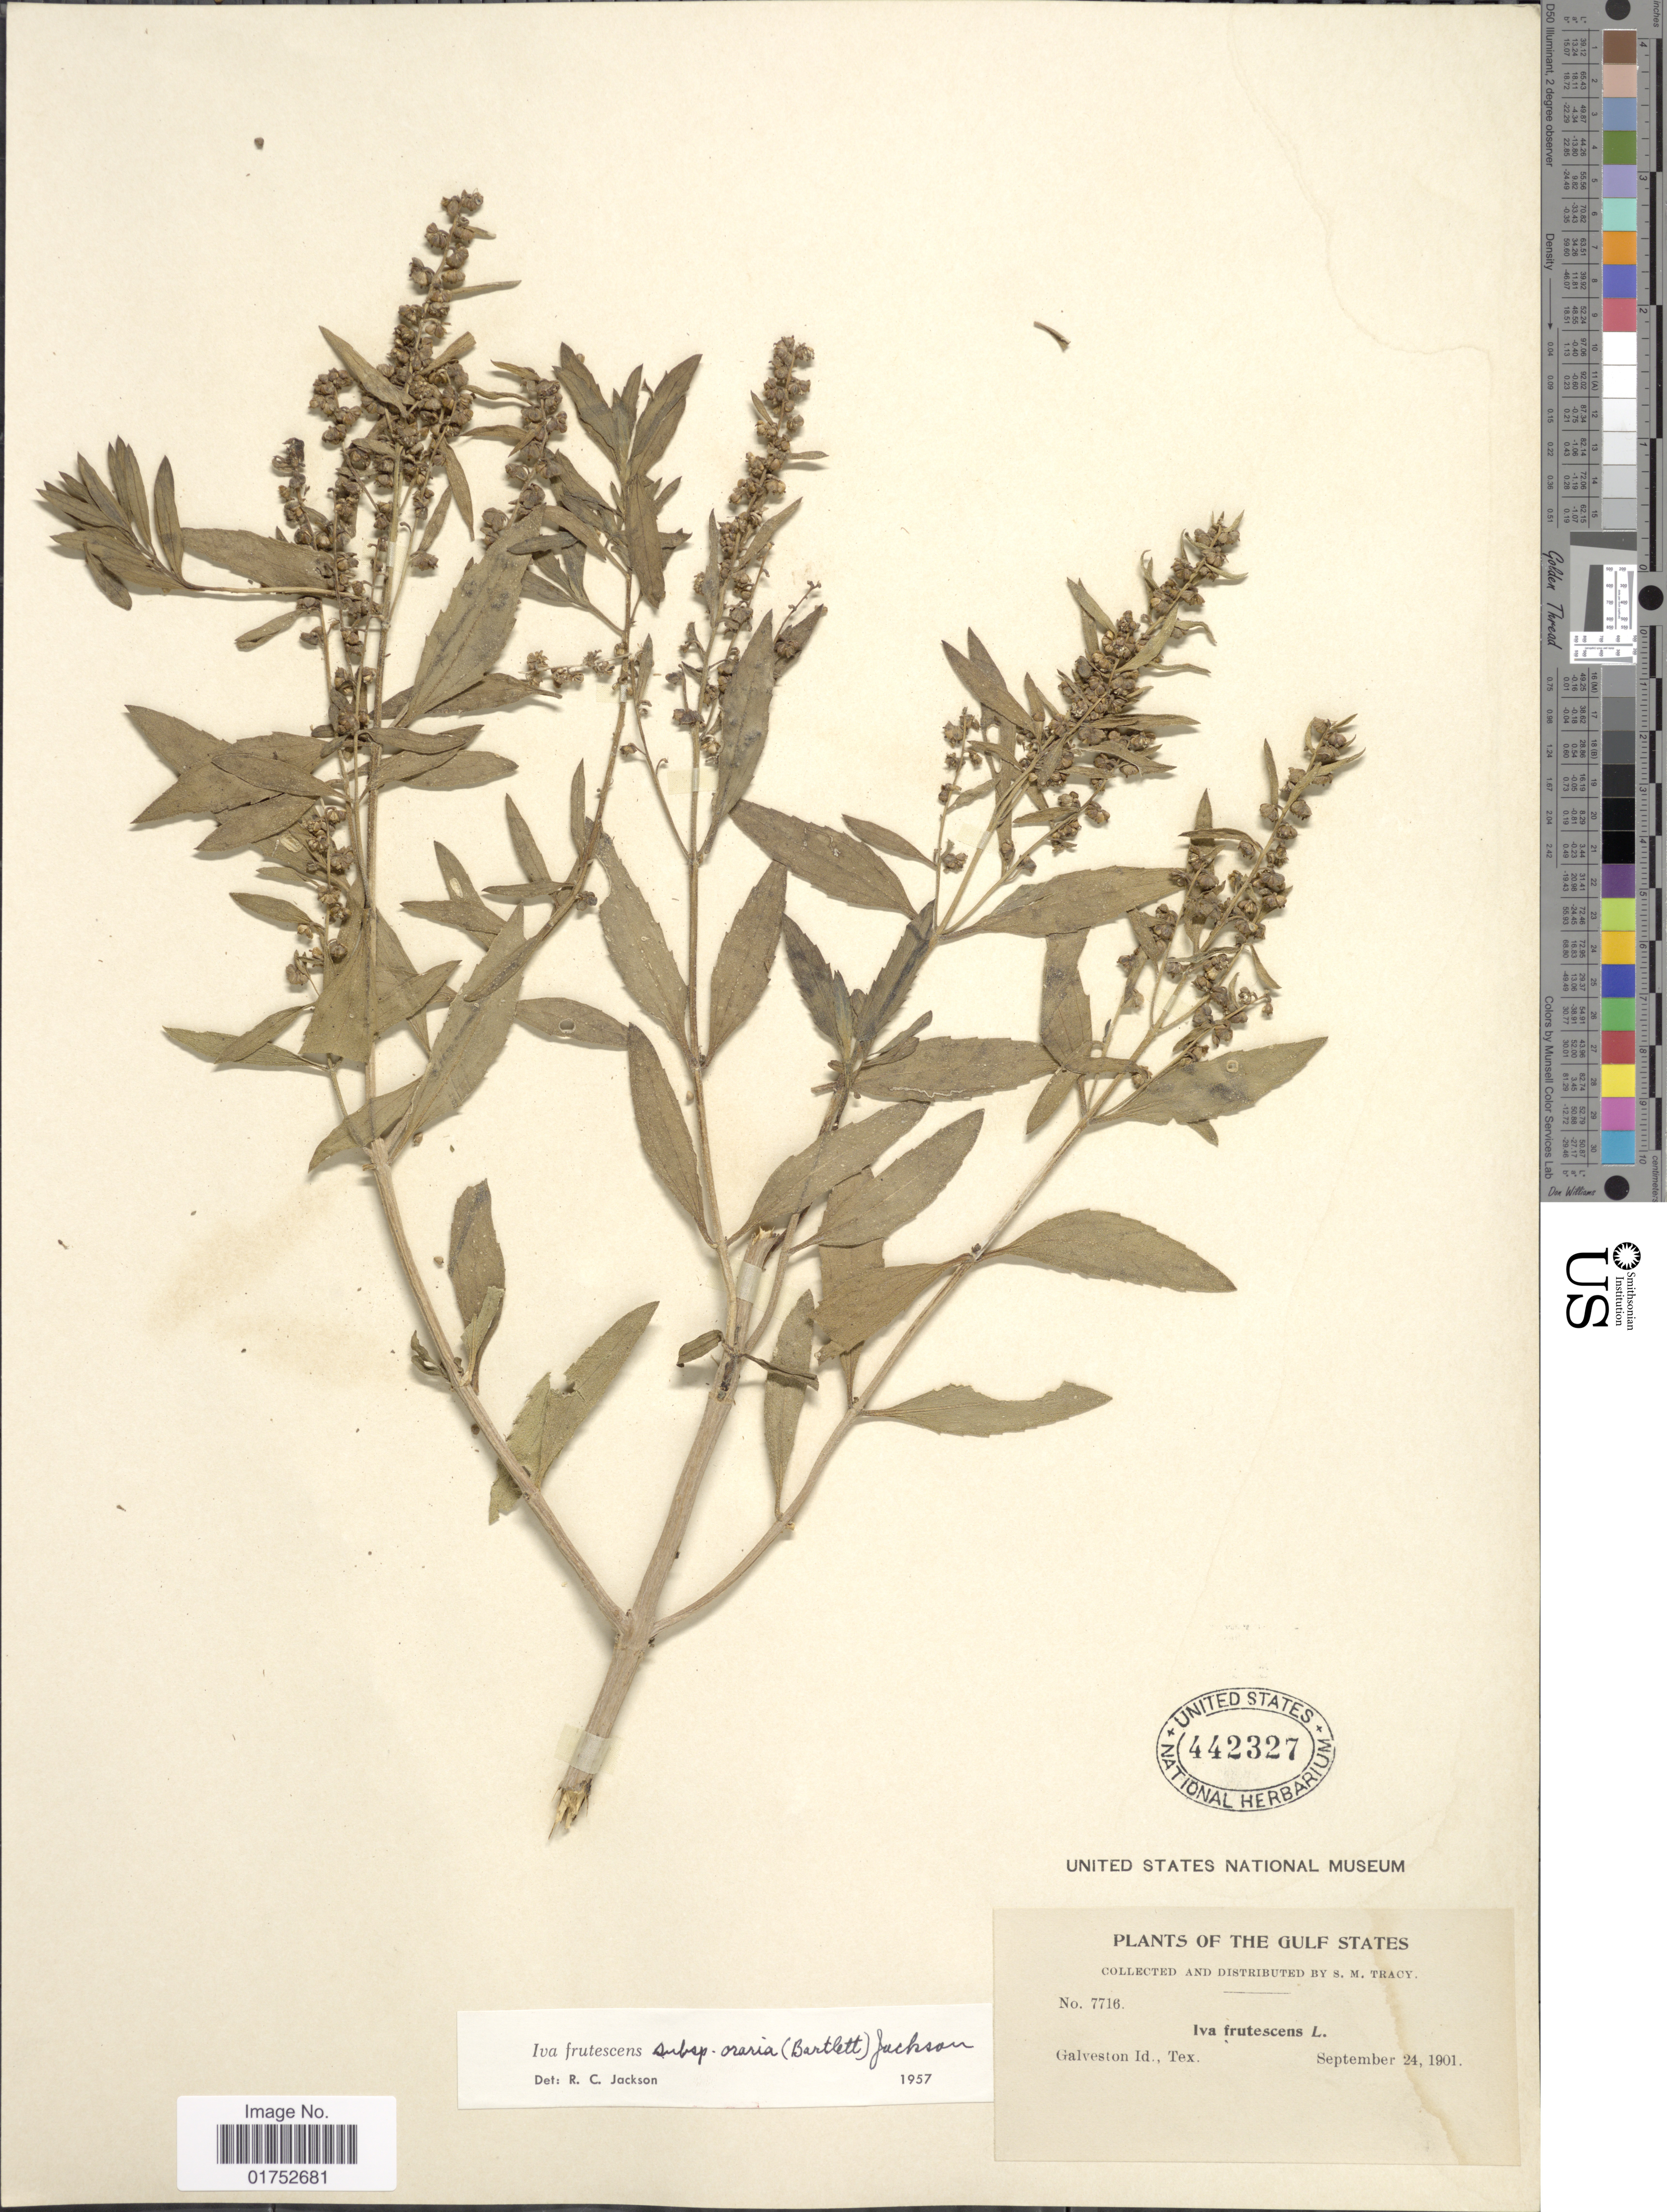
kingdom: Plantae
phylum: Tracheophyta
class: Magnoliopsida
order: Asterales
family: Asteraceae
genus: Iva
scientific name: Iva frutescens subsp. oraria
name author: (Bartlett) R.C. Jacks.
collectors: S. M. Tracy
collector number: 7716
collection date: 1901-09-24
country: United States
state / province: Texas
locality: The Gulf States, Galveston Id., Tex.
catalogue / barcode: US 442327